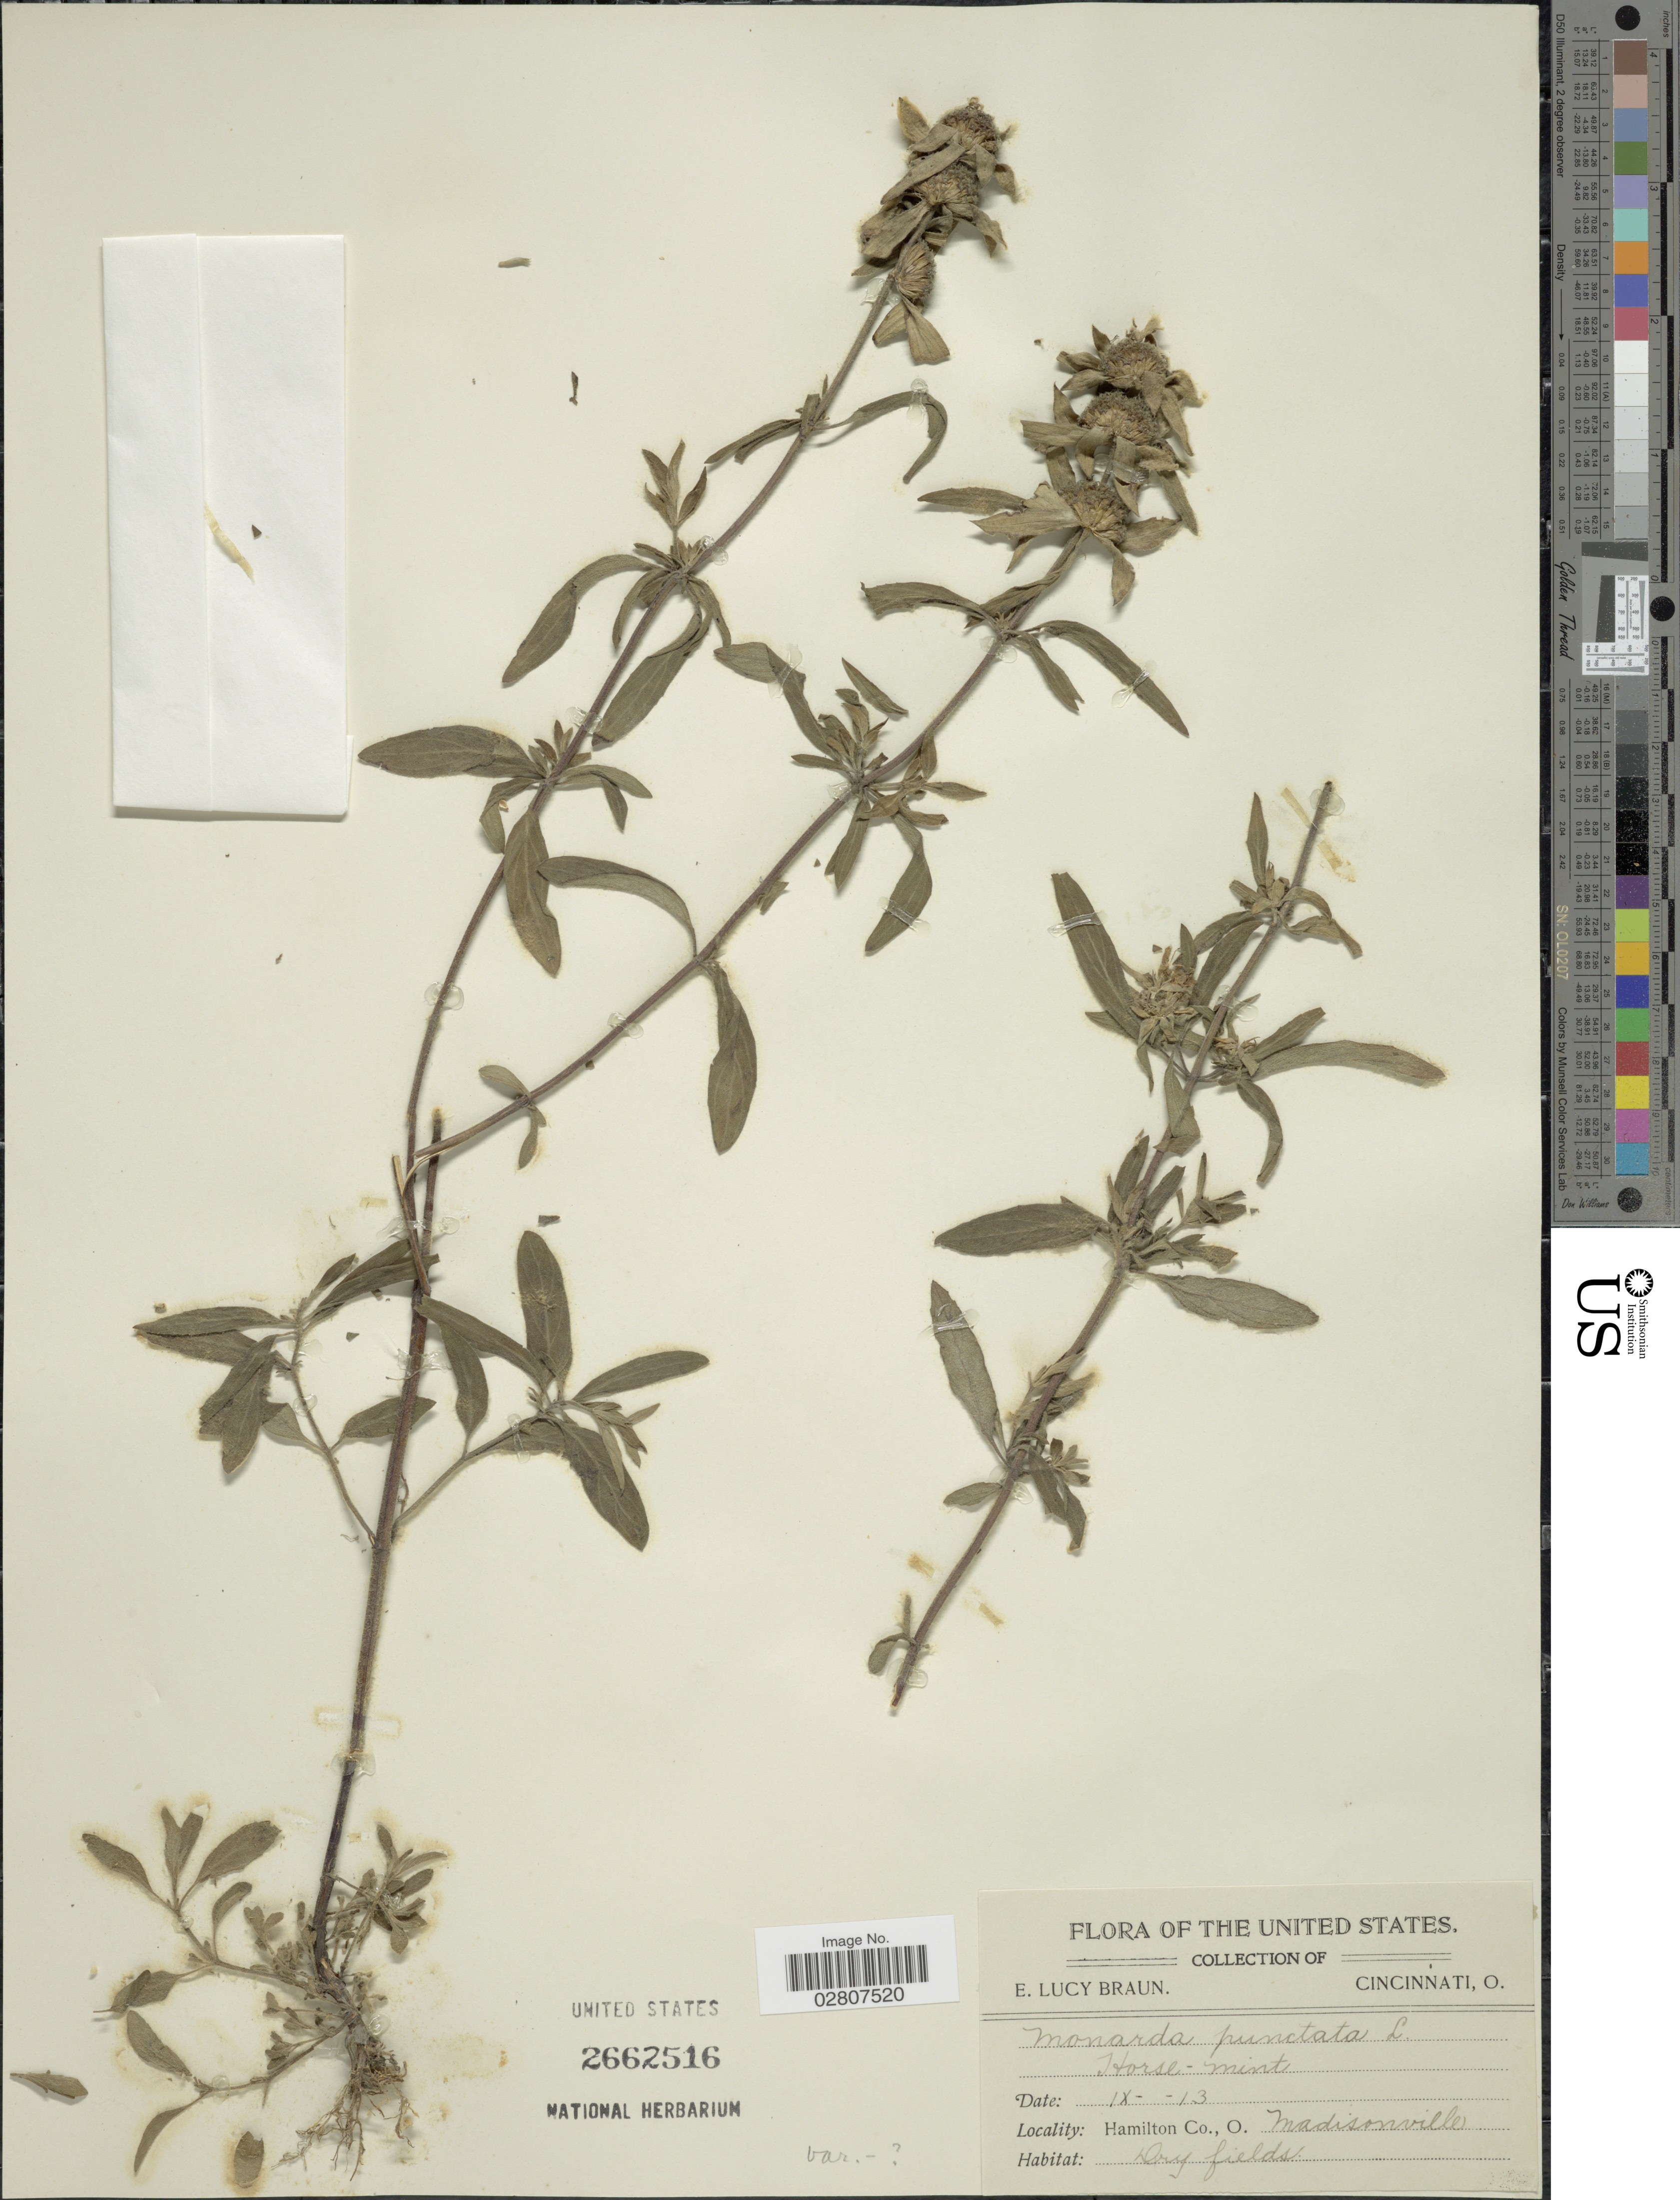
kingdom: Plantae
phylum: Tracheophyta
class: Magnoliopsida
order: Lamiales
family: Lamiaceae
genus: Monarda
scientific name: Monarda punctata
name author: L.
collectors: E. L. Braun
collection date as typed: Transcribed d/m/y: /9/13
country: United States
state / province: Ohio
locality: Hamilton Co., O. Madisonville.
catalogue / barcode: US 2662516